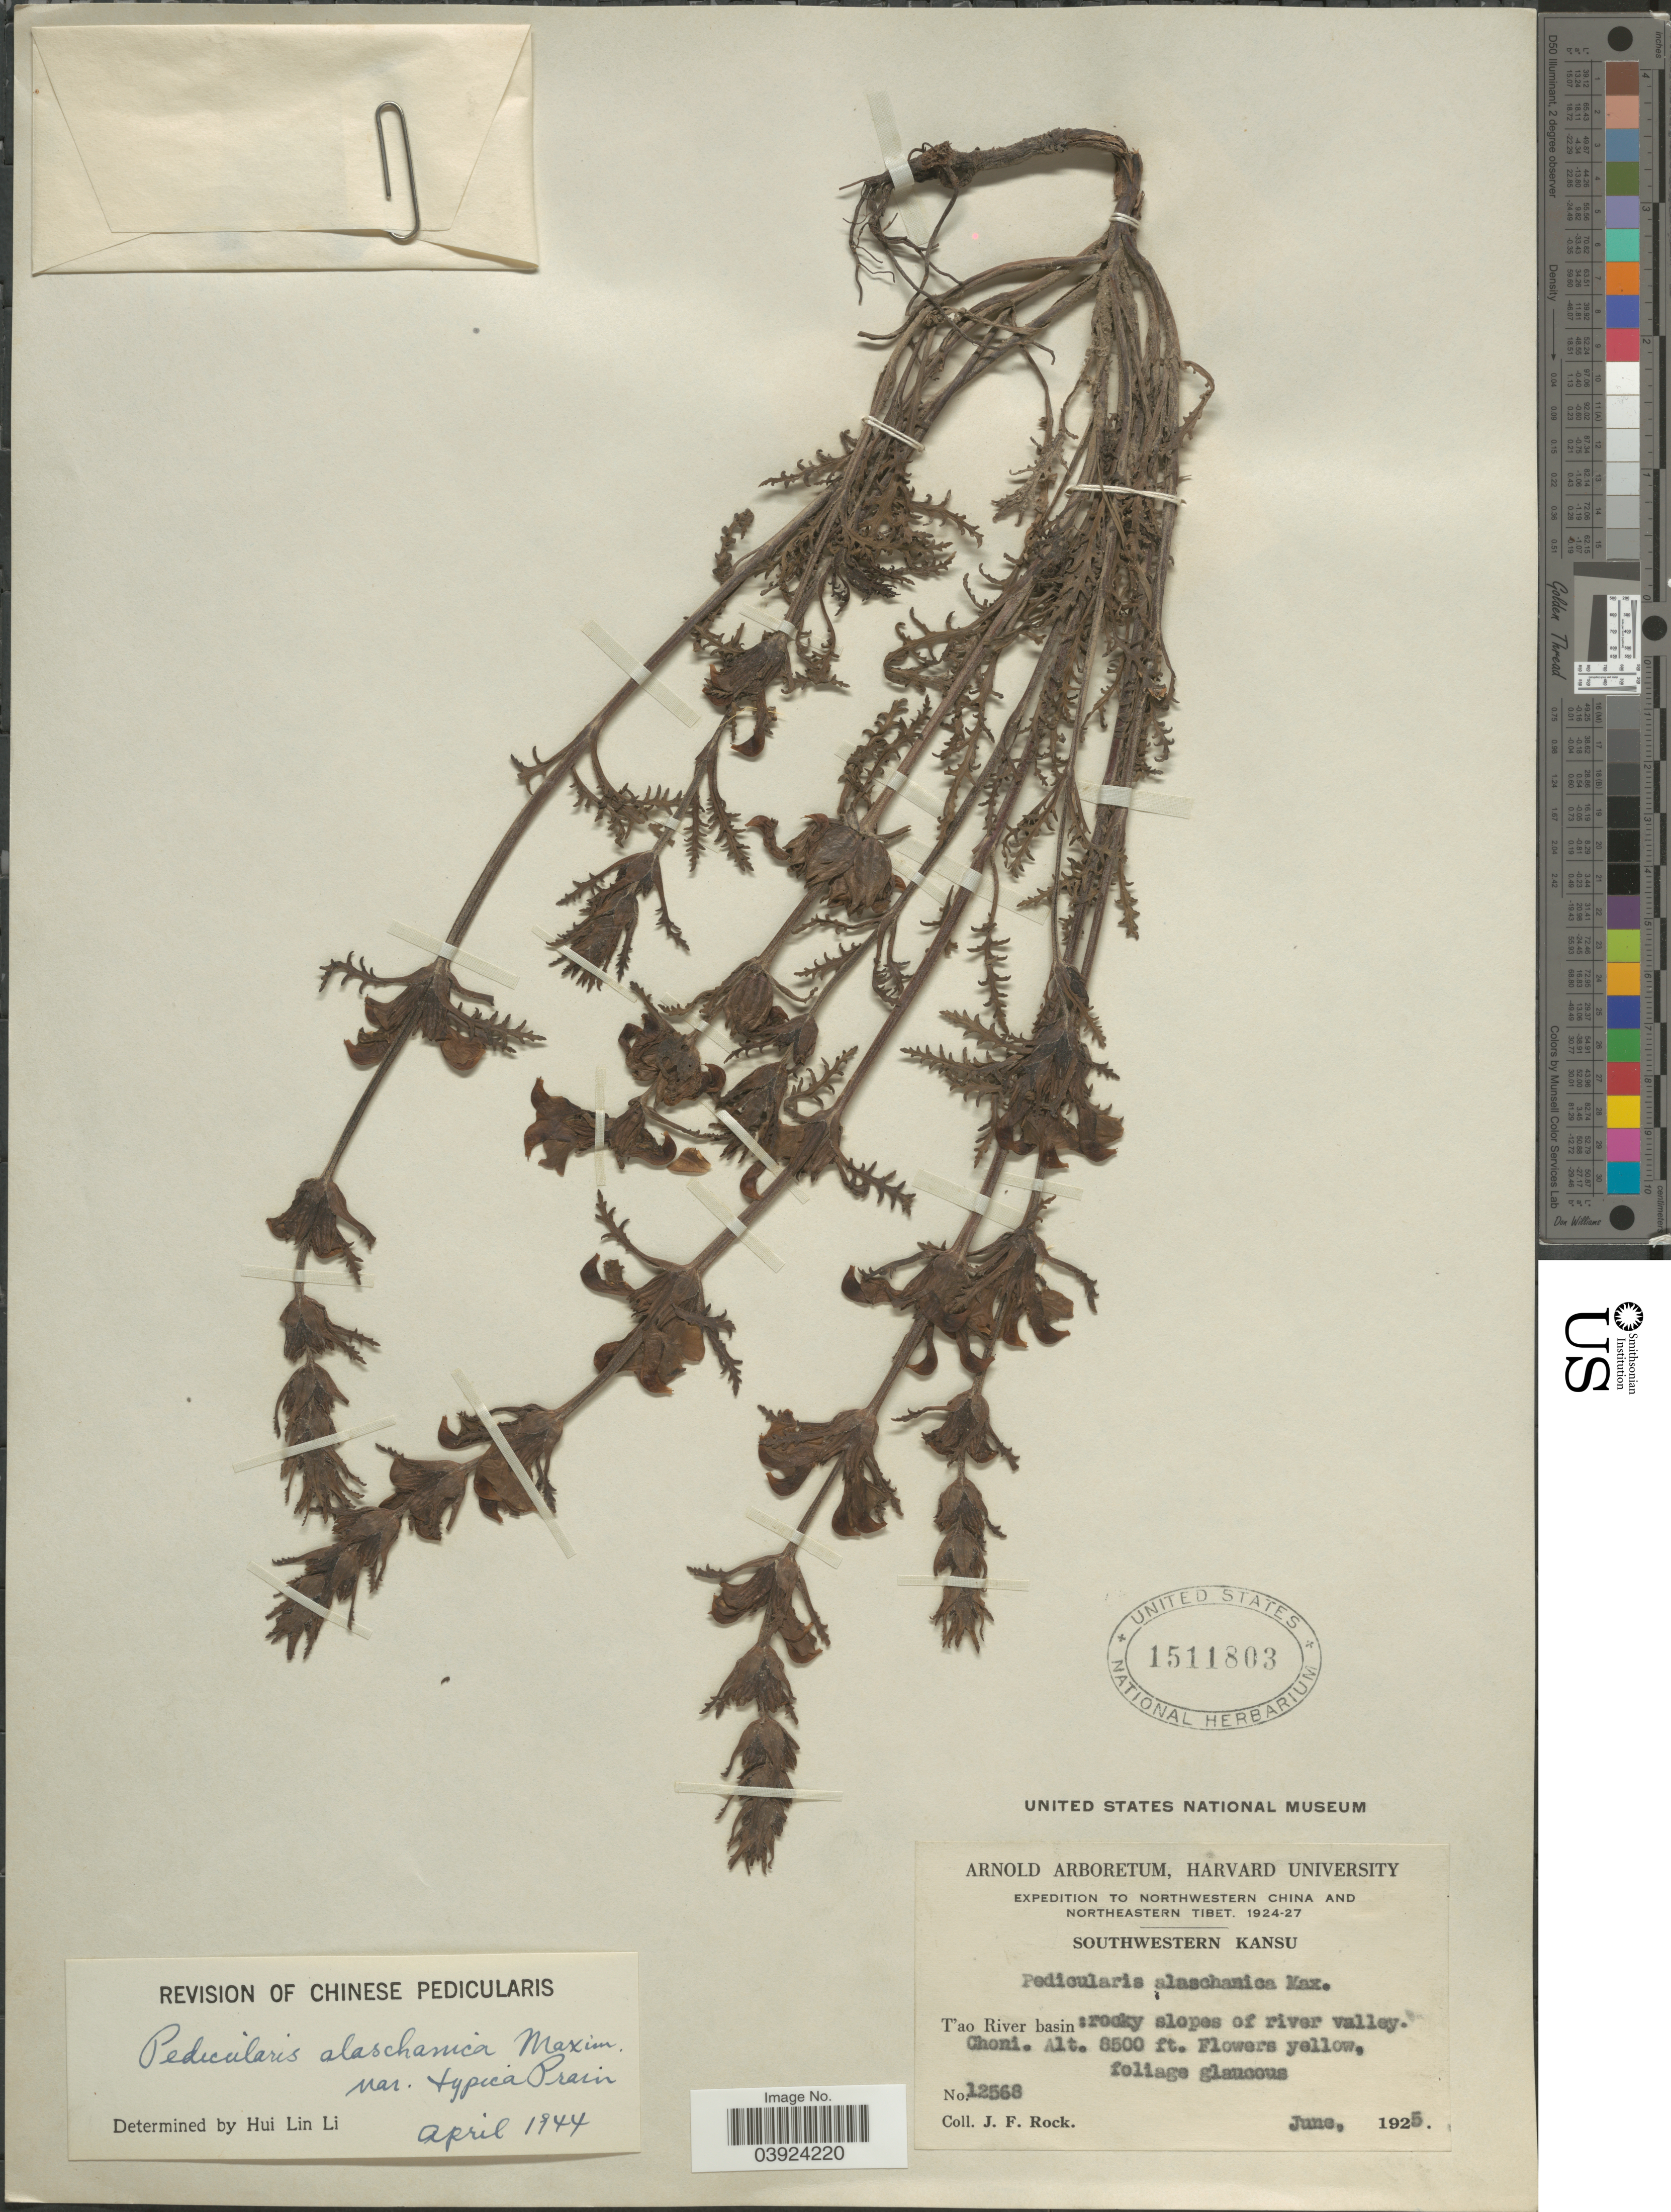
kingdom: Plantae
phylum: Tracheophyta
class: Magnoliopsida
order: Lamiales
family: Orobanchaceae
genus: Pedicularis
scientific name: Pedicularis alaschanica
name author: Maxim.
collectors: J. Rock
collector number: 12568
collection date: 1925-06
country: China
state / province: Gansu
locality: Northwestern China. Southwestern Kansu. T'ao River basin: rocky slopes of river valley. Choni.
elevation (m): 2591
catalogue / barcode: US 1511803